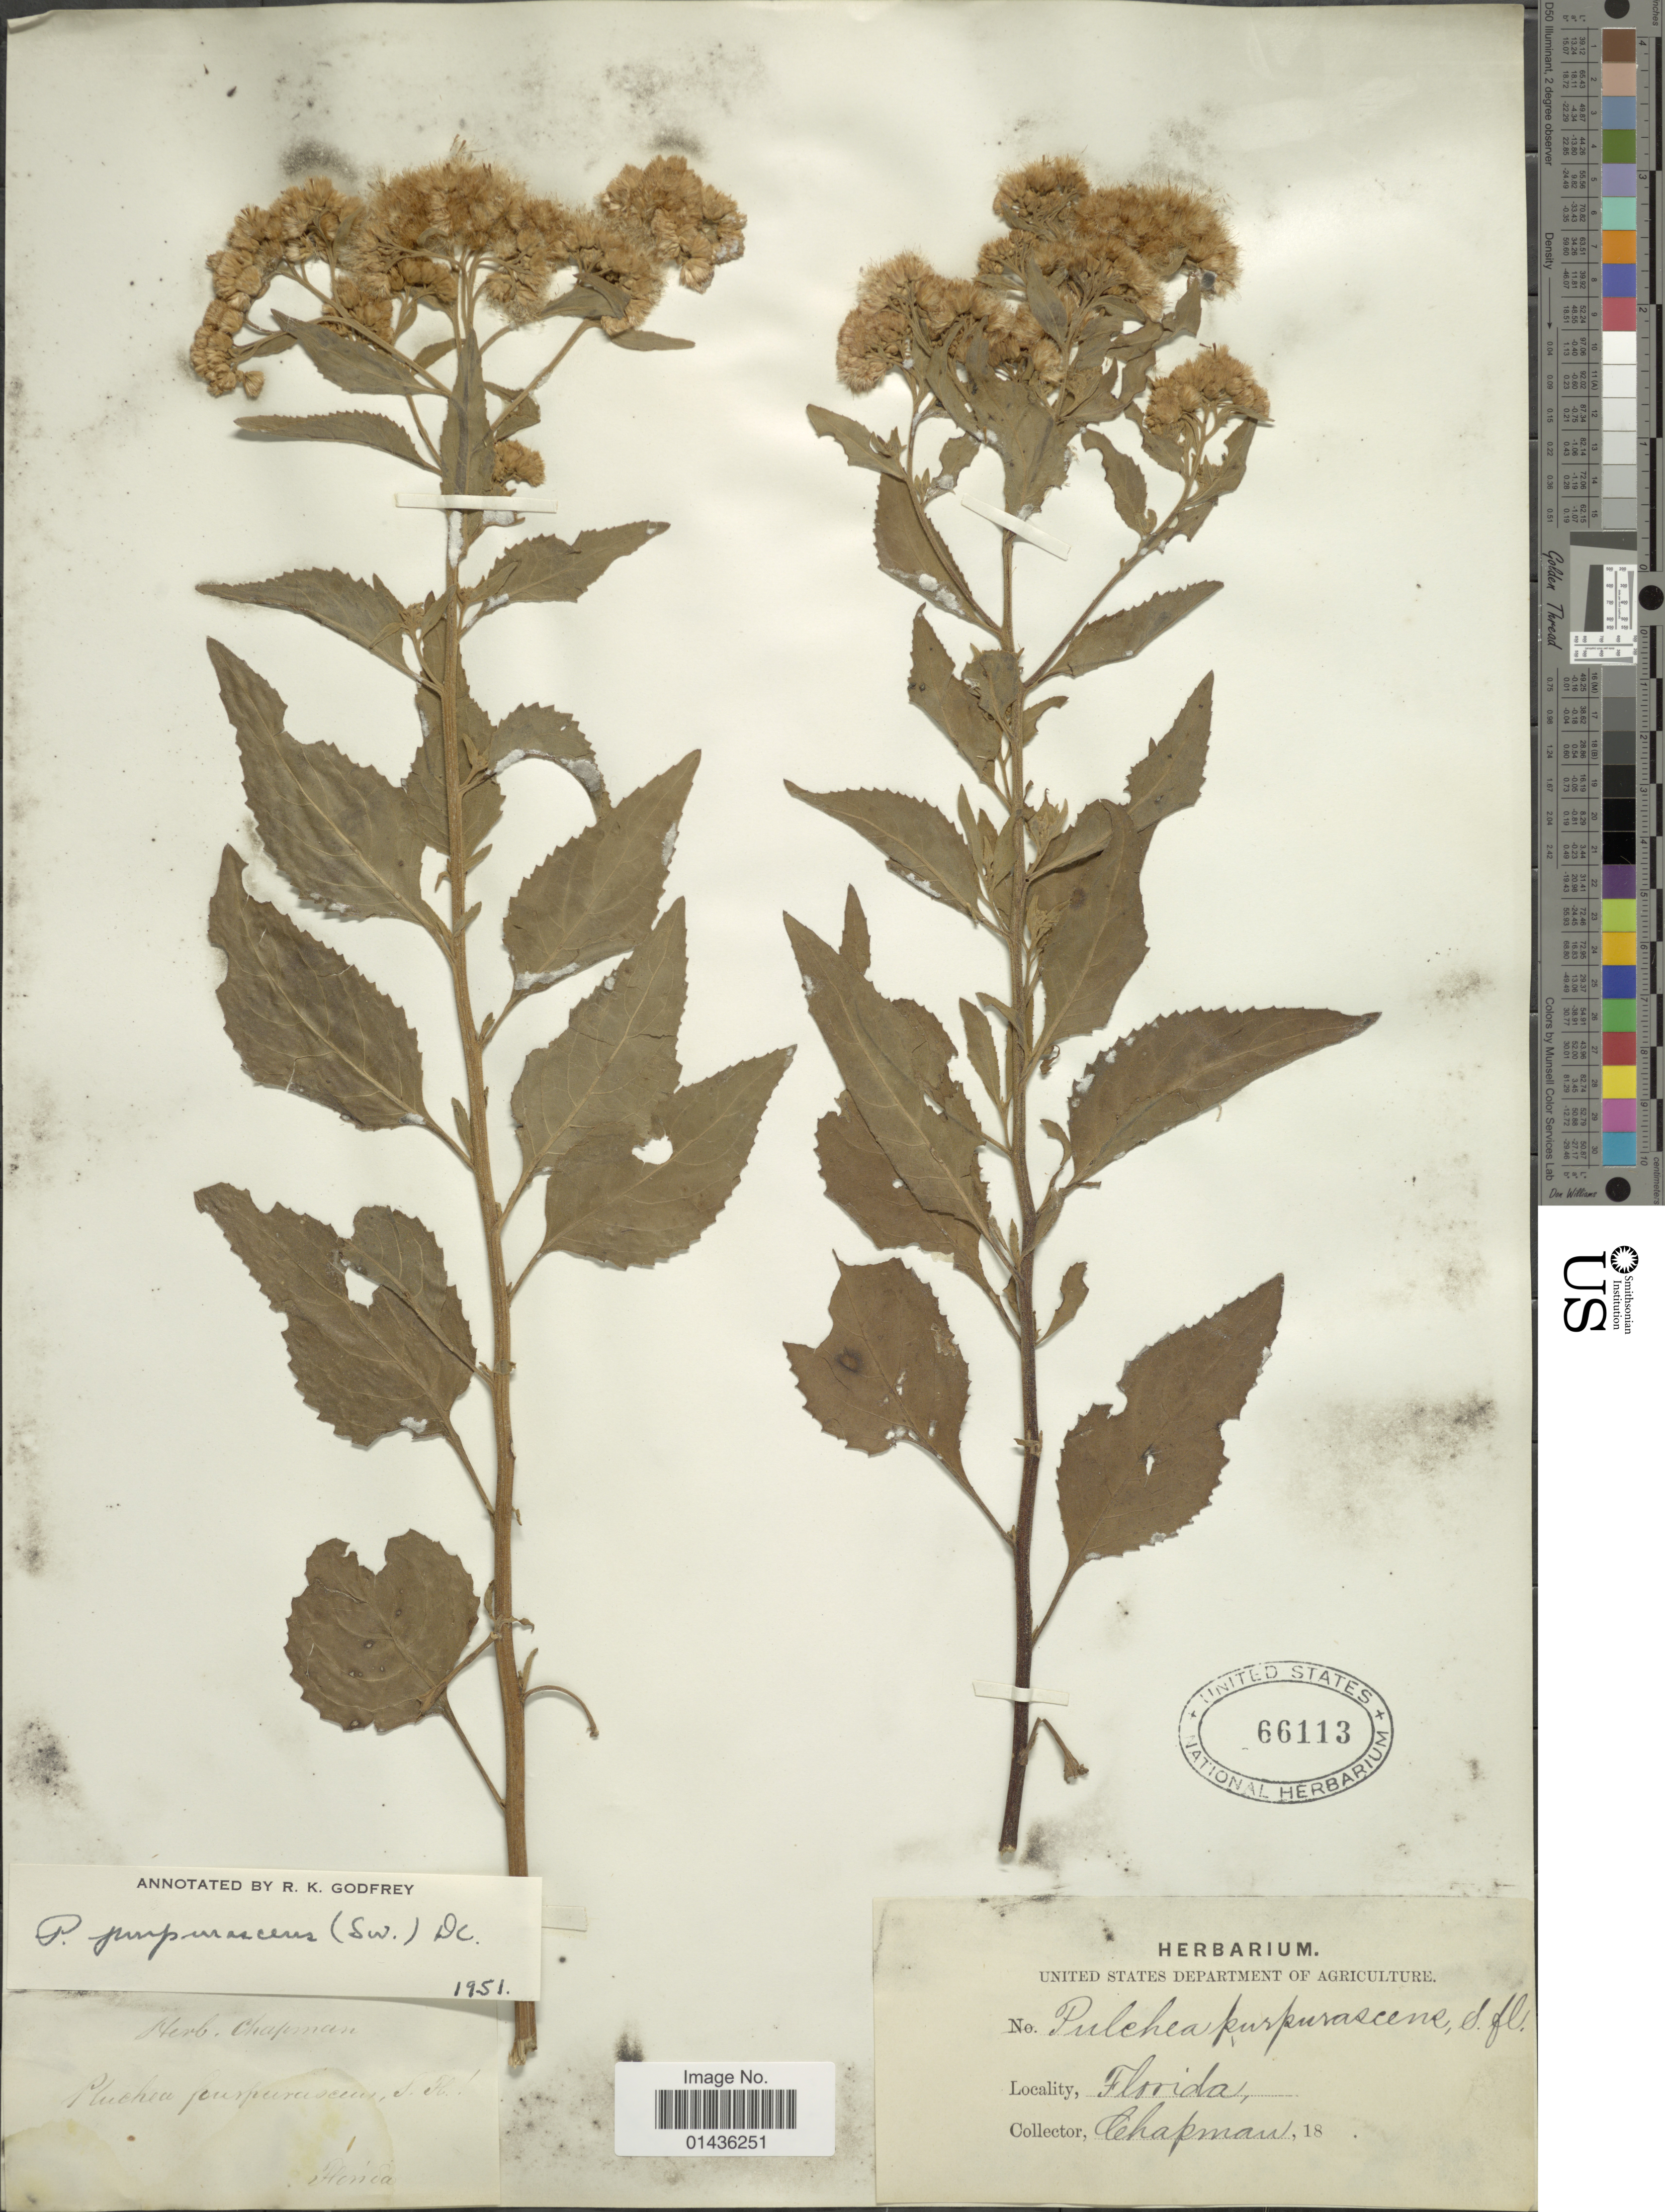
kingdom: Plantae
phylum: Tracheophyta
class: Magnoliopsida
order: Asterales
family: Asteraceae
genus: Pluchea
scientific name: Pluchea odorata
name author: (L.) Cass.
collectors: A. Chapman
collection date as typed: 18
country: United States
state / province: Florida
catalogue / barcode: US 66113